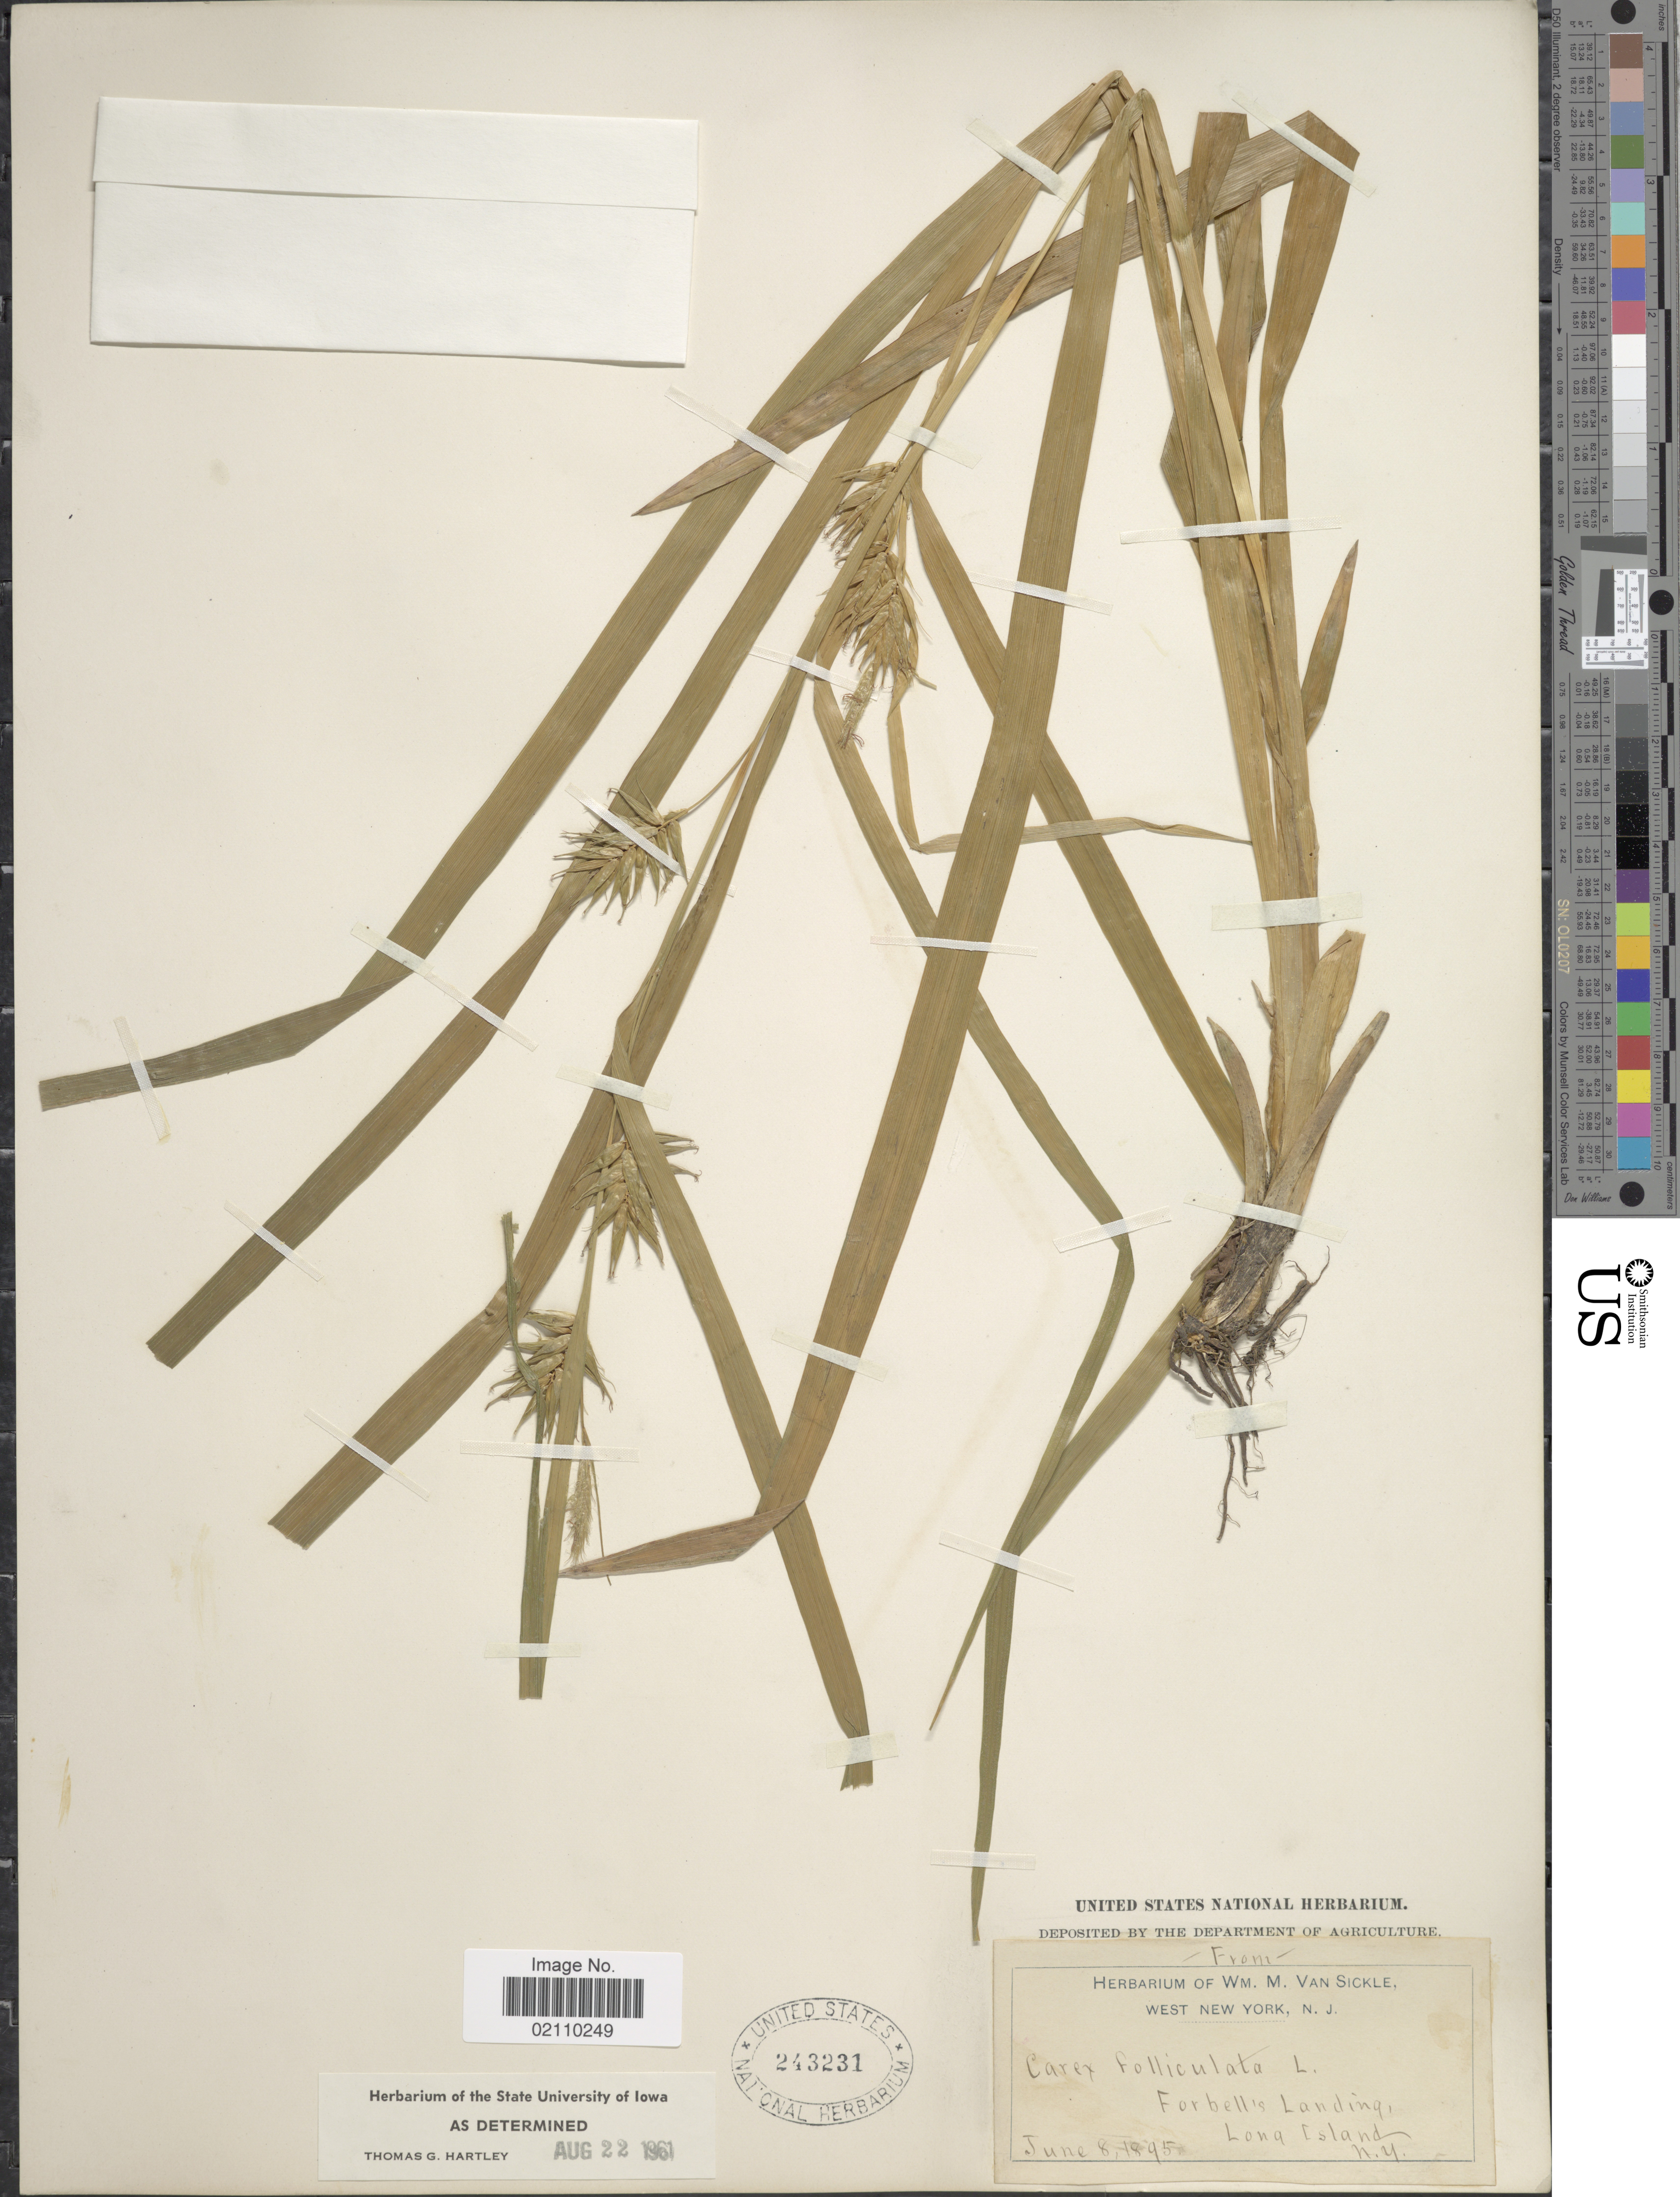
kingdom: Plantae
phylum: Tracheophyta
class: Liliopsida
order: Poales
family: Cyperaceae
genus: Carex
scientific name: Carex folliculata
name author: L.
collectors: ex herb. Wm. M. Van Sickle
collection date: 1895-06-08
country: United States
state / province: New York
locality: Forbell's Landing, Long Island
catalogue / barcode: US 243231